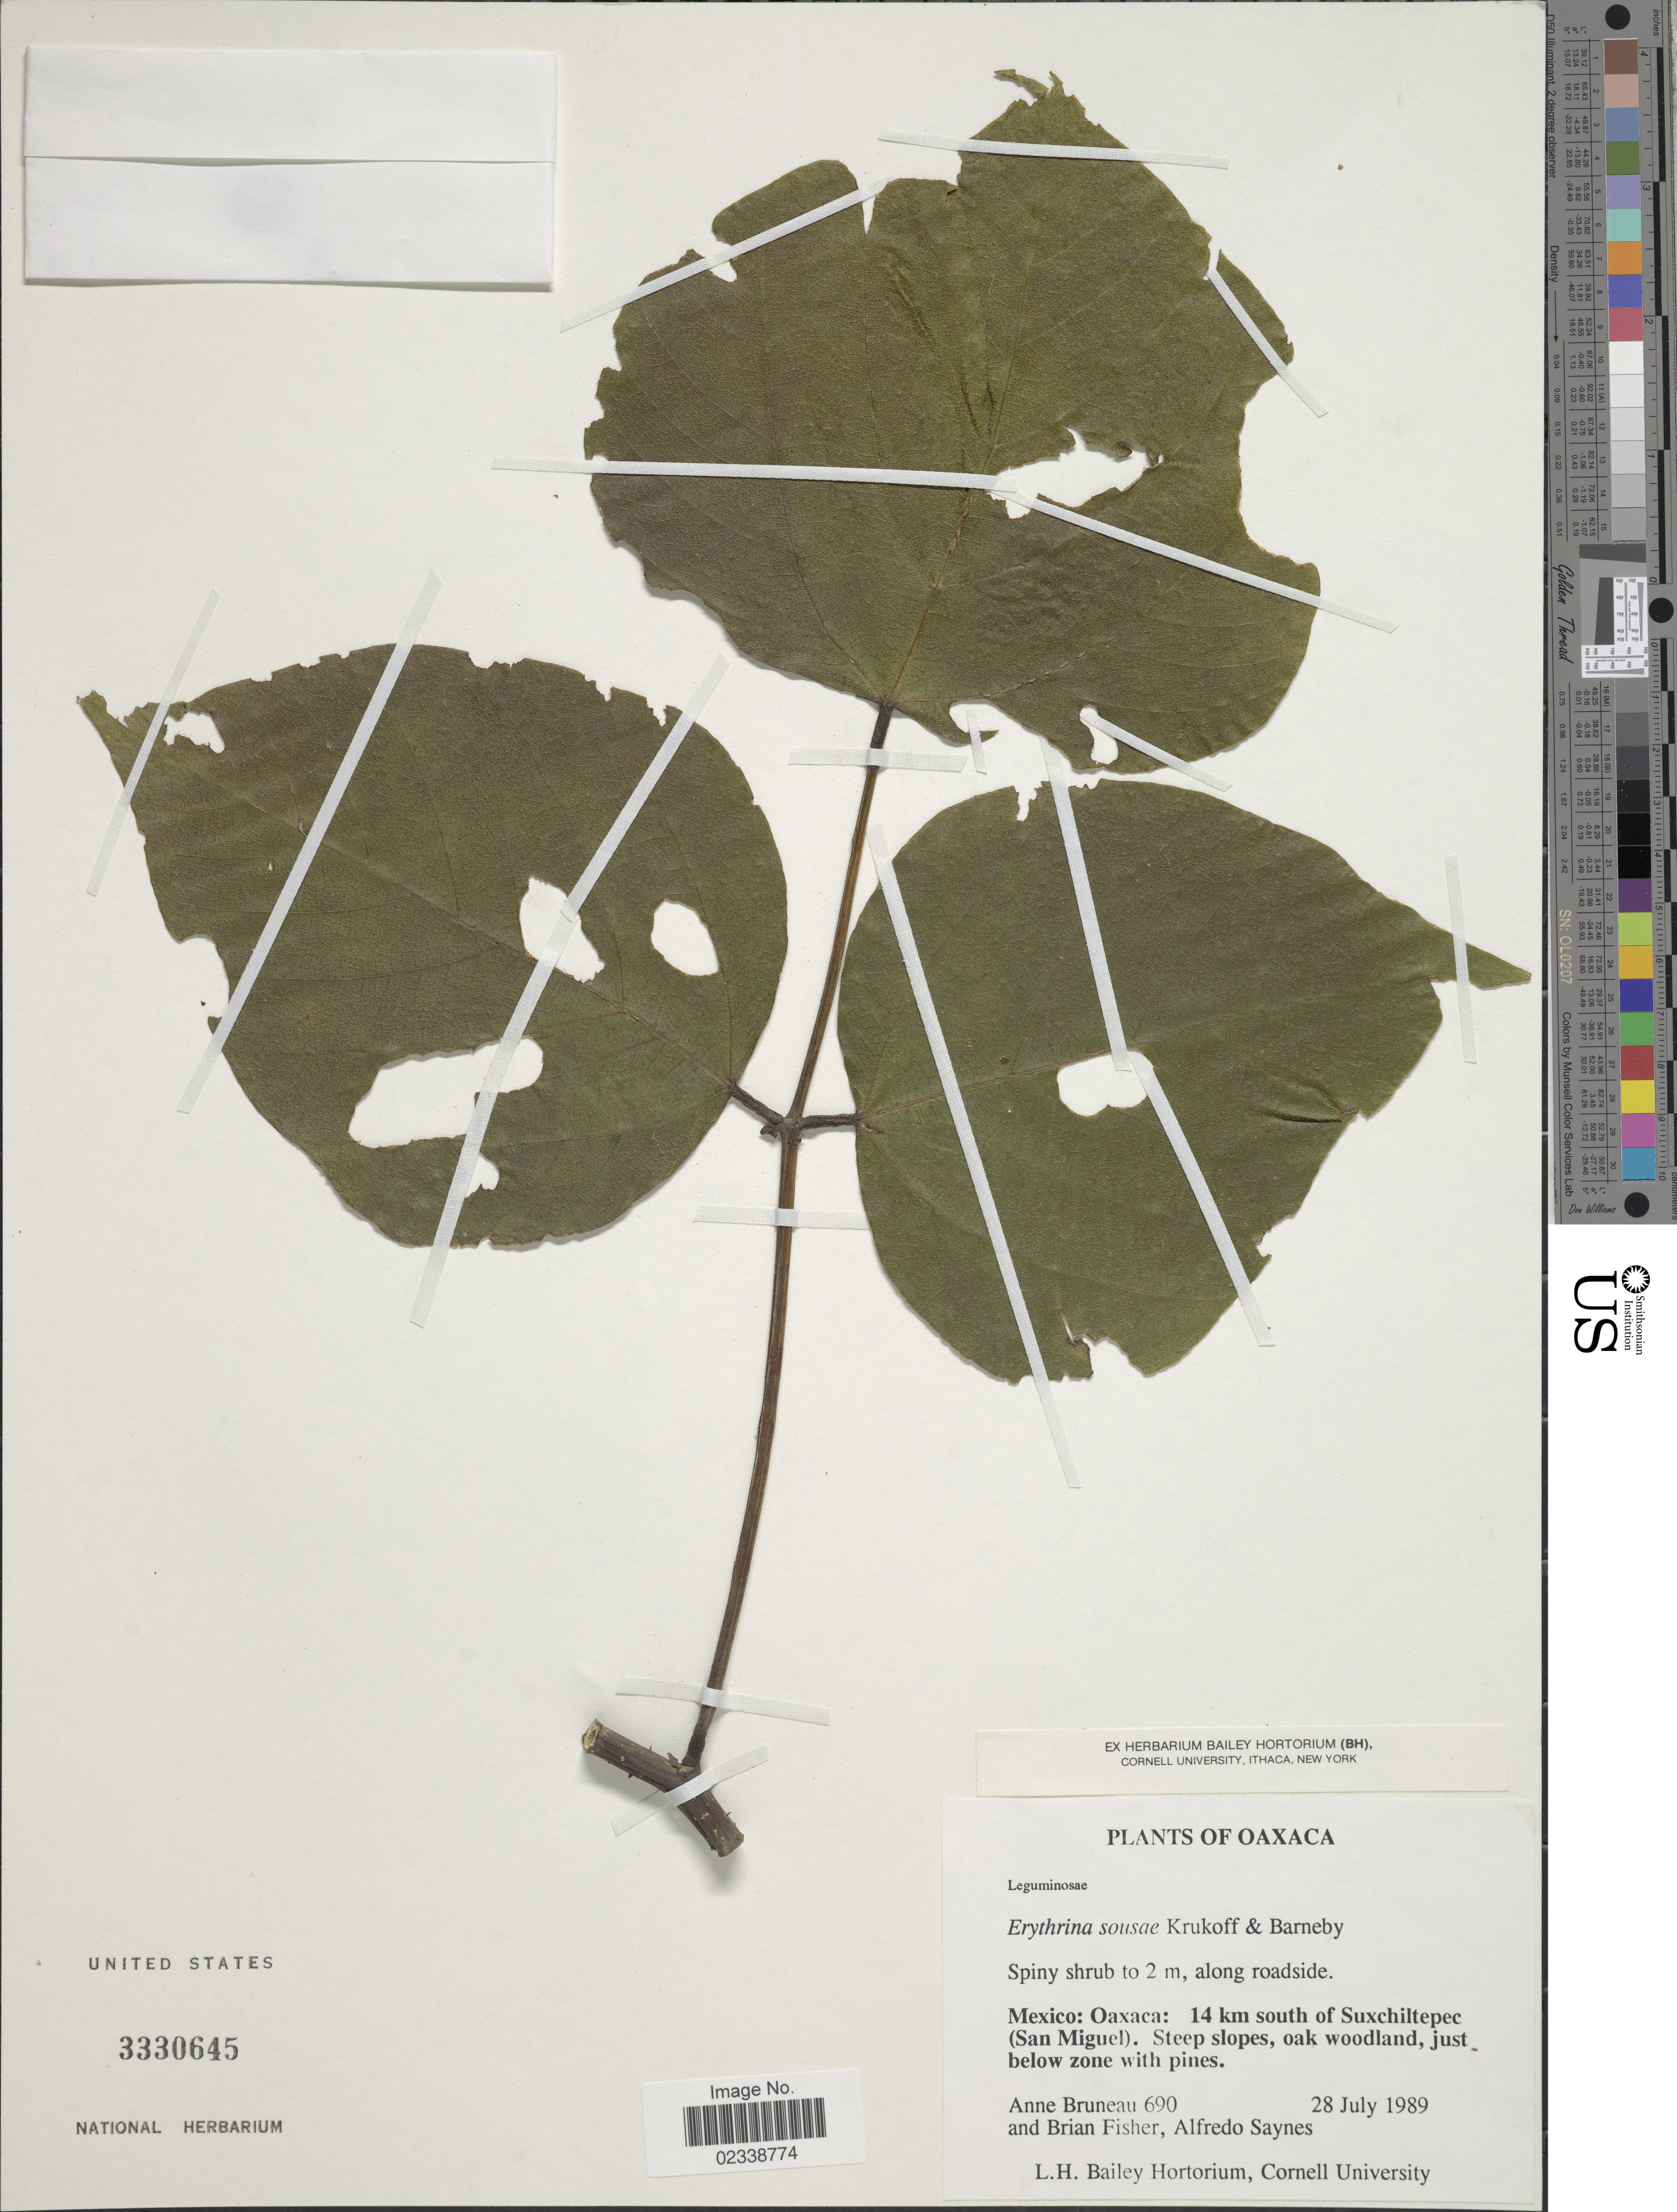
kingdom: Plantae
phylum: Tracheophyta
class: Magnoliopsida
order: Fabales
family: Fabaceae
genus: Erythrina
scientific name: Erythrina sousae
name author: Krukoff & Barneby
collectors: A. Bruneau, B. Fisher & A. Saynes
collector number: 690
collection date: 1989-07-28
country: Mexico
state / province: Oaxaca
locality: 14 km south of Suxchiltepec (San Miguel)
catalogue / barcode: US 3330645